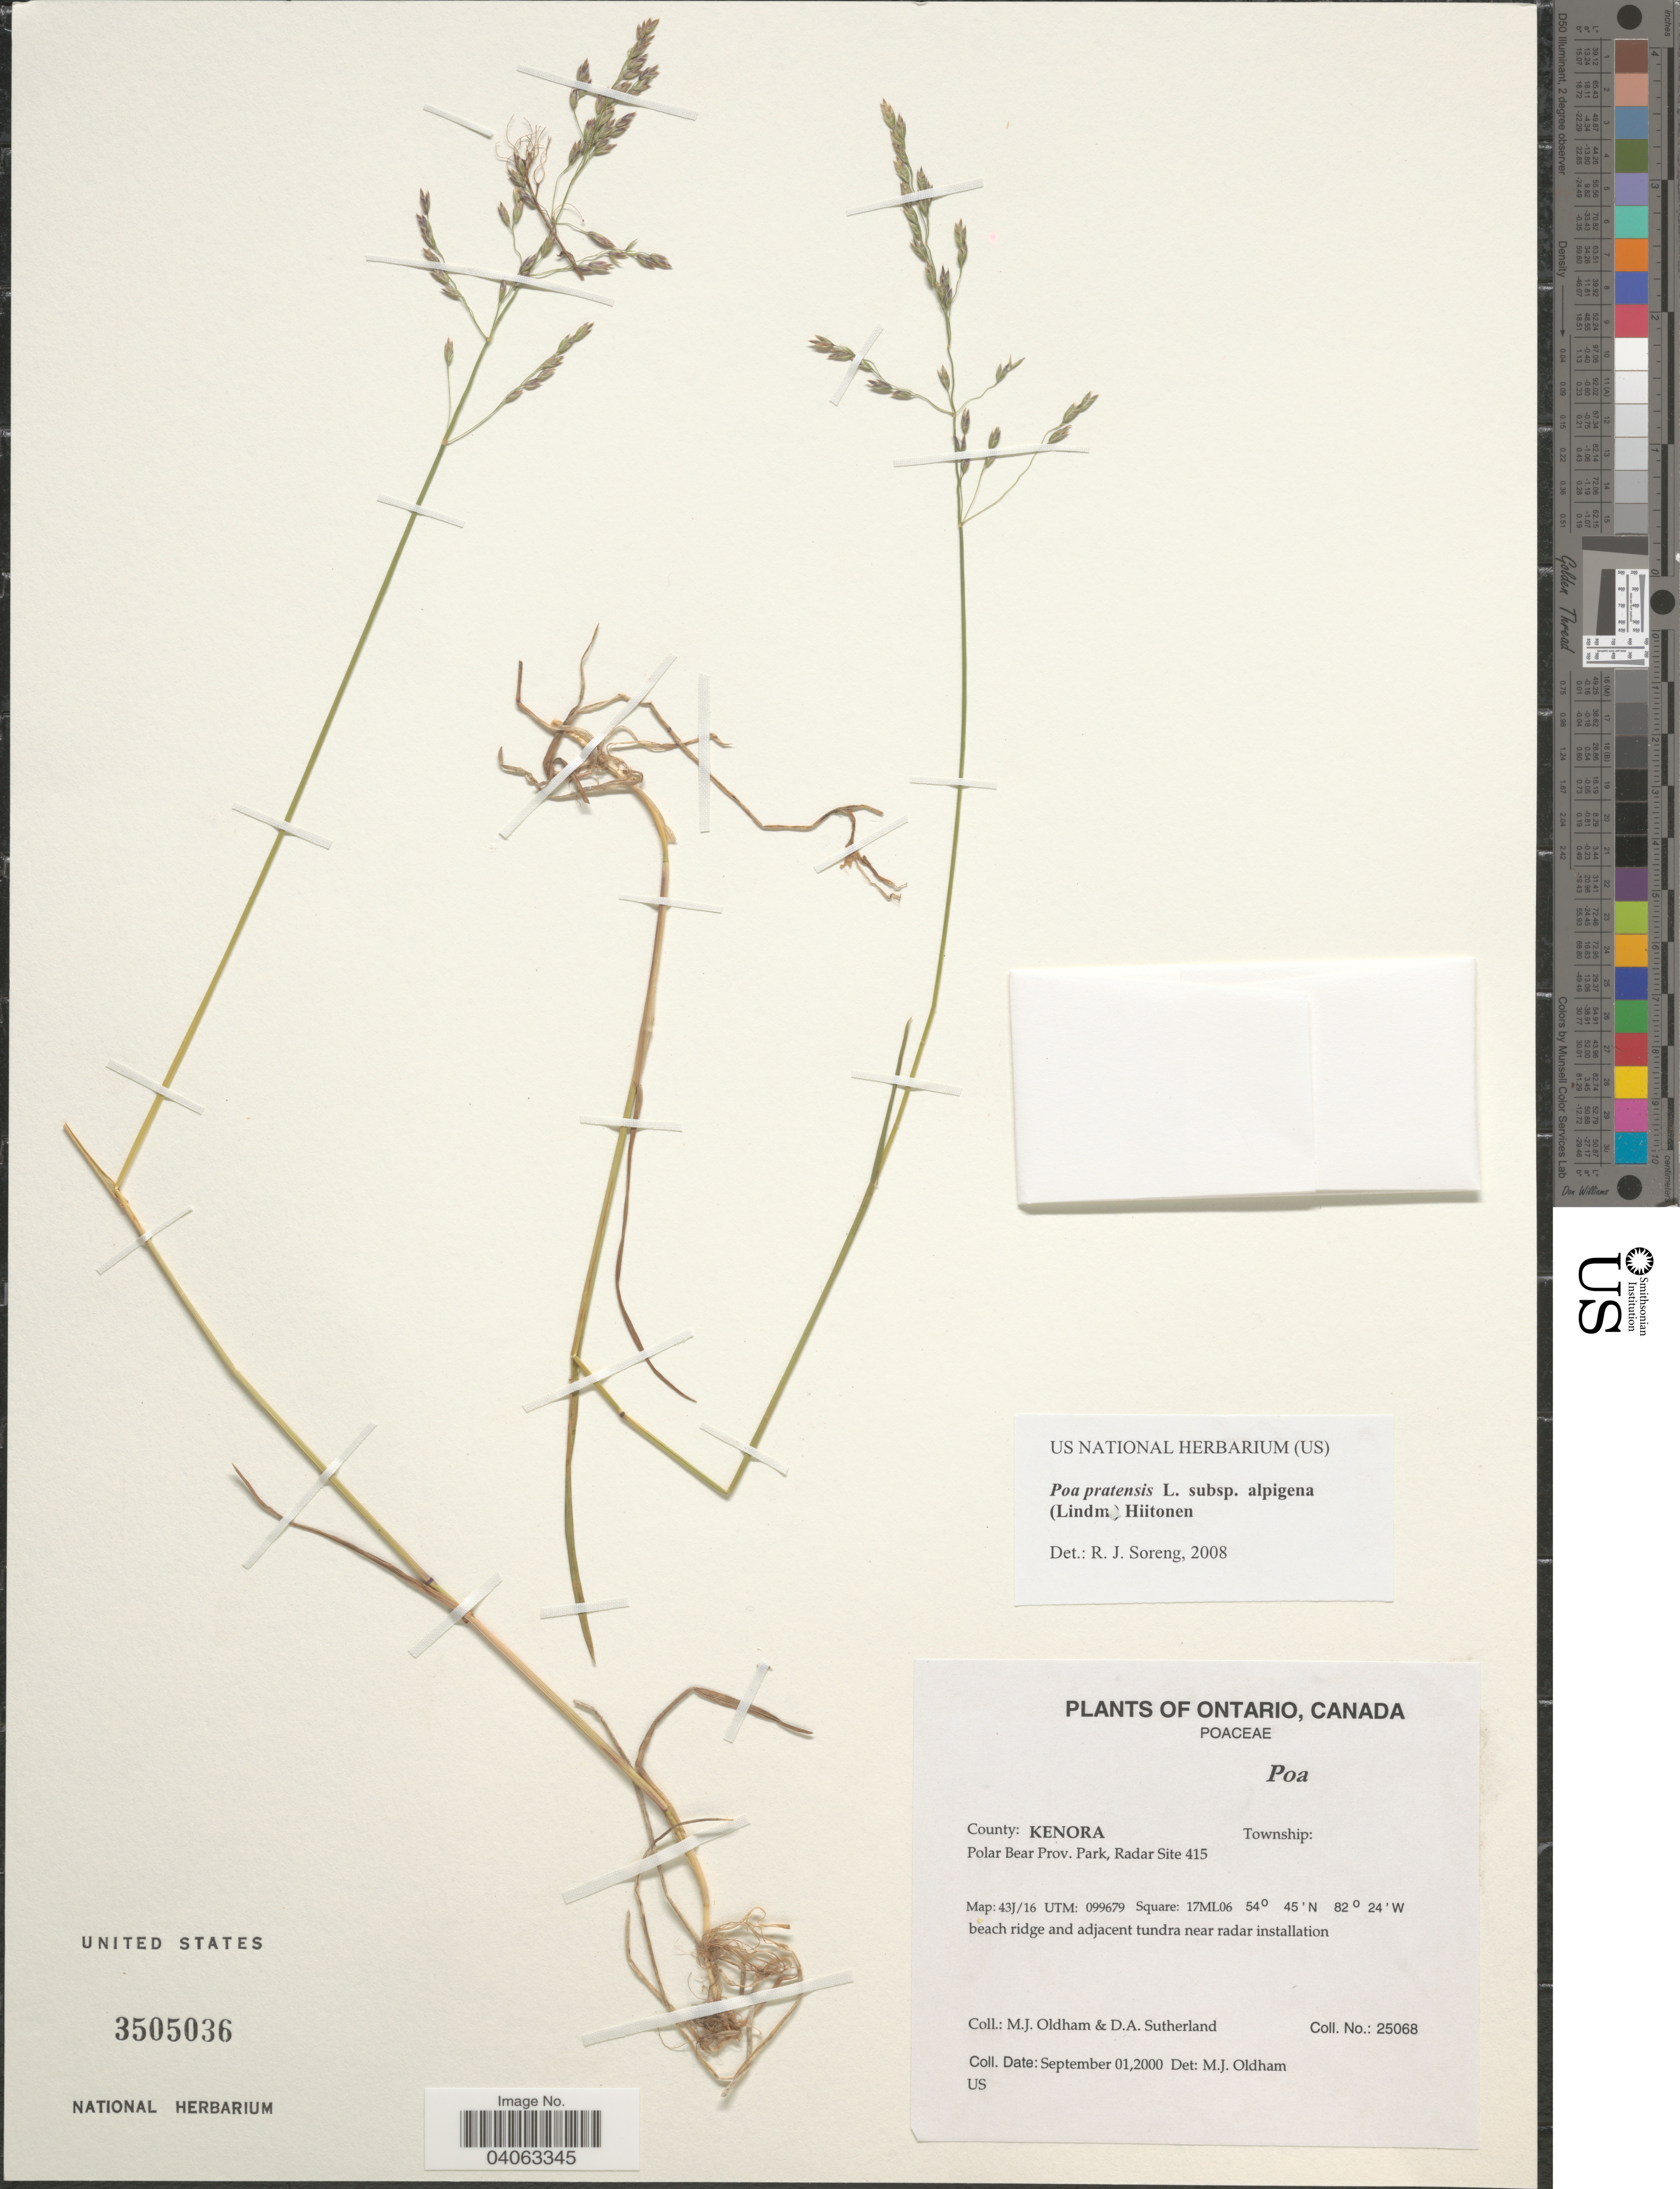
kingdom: Plantae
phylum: Tracheophyta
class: Liliopsida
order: Poales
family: Poaceae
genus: Poa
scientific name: Poa pratensis subsp. alpigena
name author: (Lindm.) Hiitonen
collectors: M. Oldham & D. Sutherland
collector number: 25068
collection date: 2000-09-02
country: Canada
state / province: Ontario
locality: County: Kenora. Polar Bear Prov. Park, Radar Site 415. Map: 43J/16 UTM: 099679 Square: 17ML06. Near radar installation.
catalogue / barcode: US 3505036